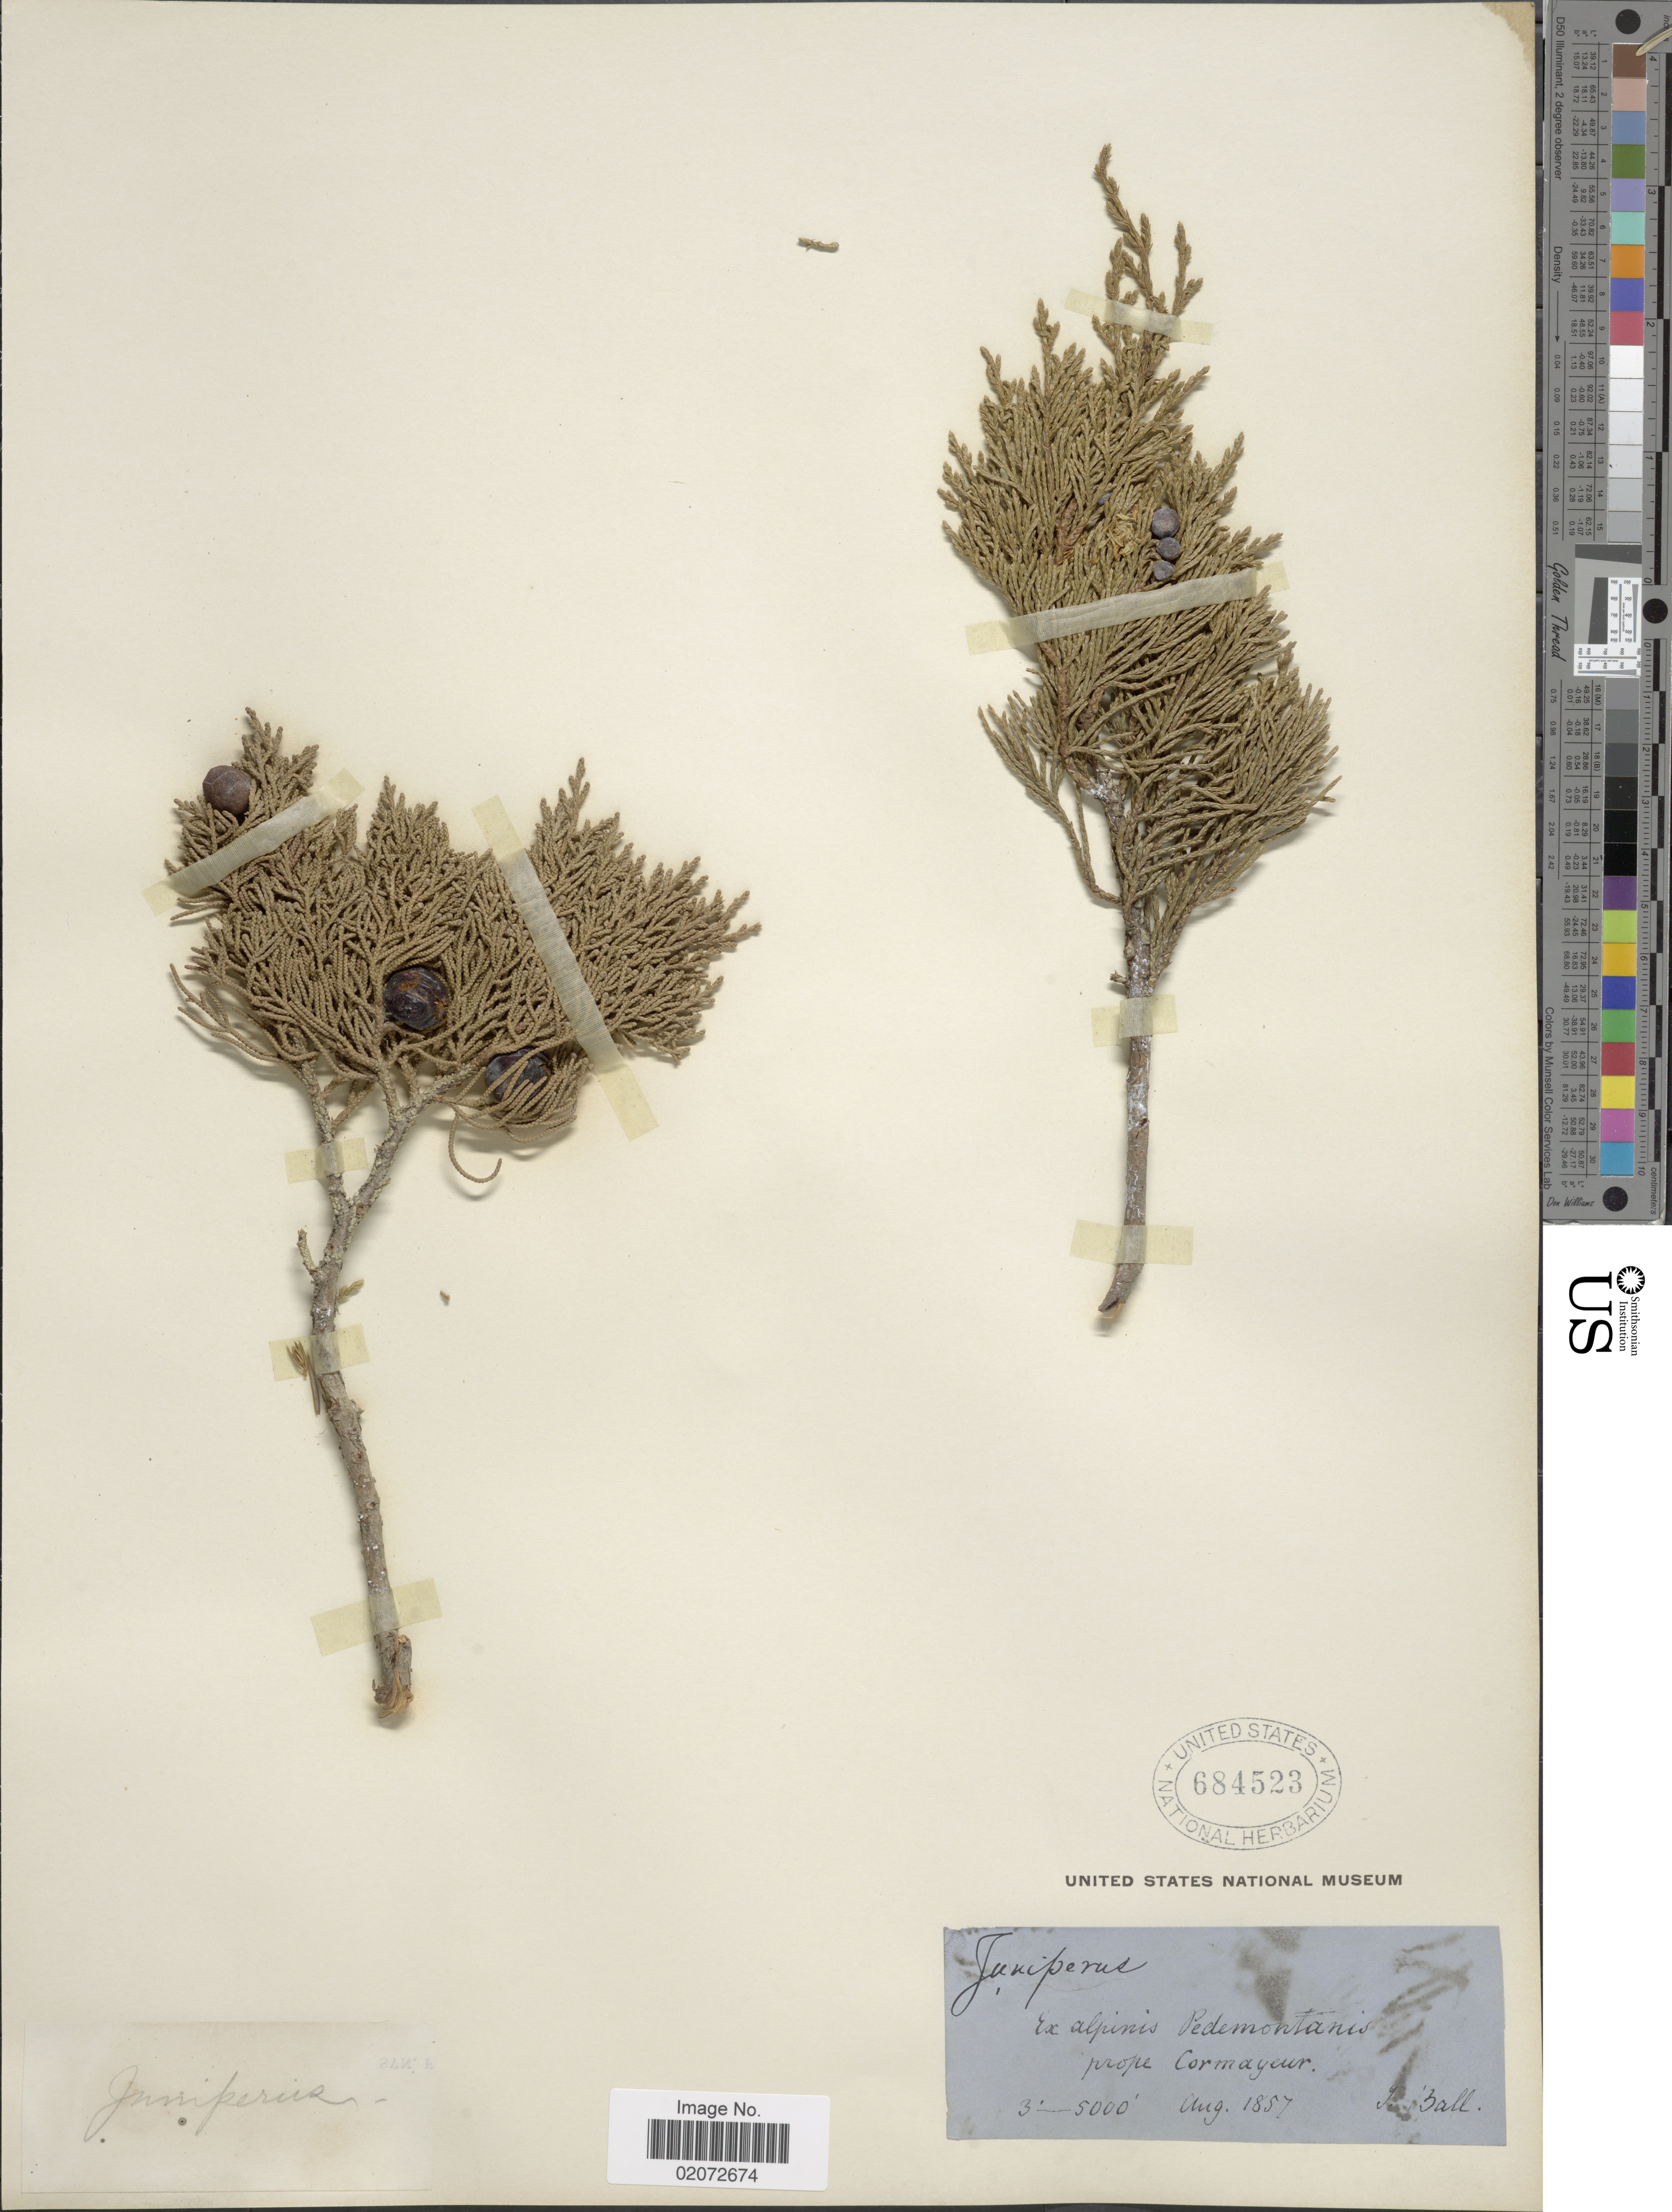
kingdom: Plantae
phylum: Tracheophyta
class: Pinopsida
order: Pinales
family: Cupressaceae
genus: Juniperus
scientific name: Juniperus sp.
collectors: J. Ball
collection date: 1857-08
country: Italy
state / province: Valle d'Aosta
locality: Ex aplinis Pedemontanis prope Cormayeur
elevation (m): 914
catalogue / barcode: US 684523